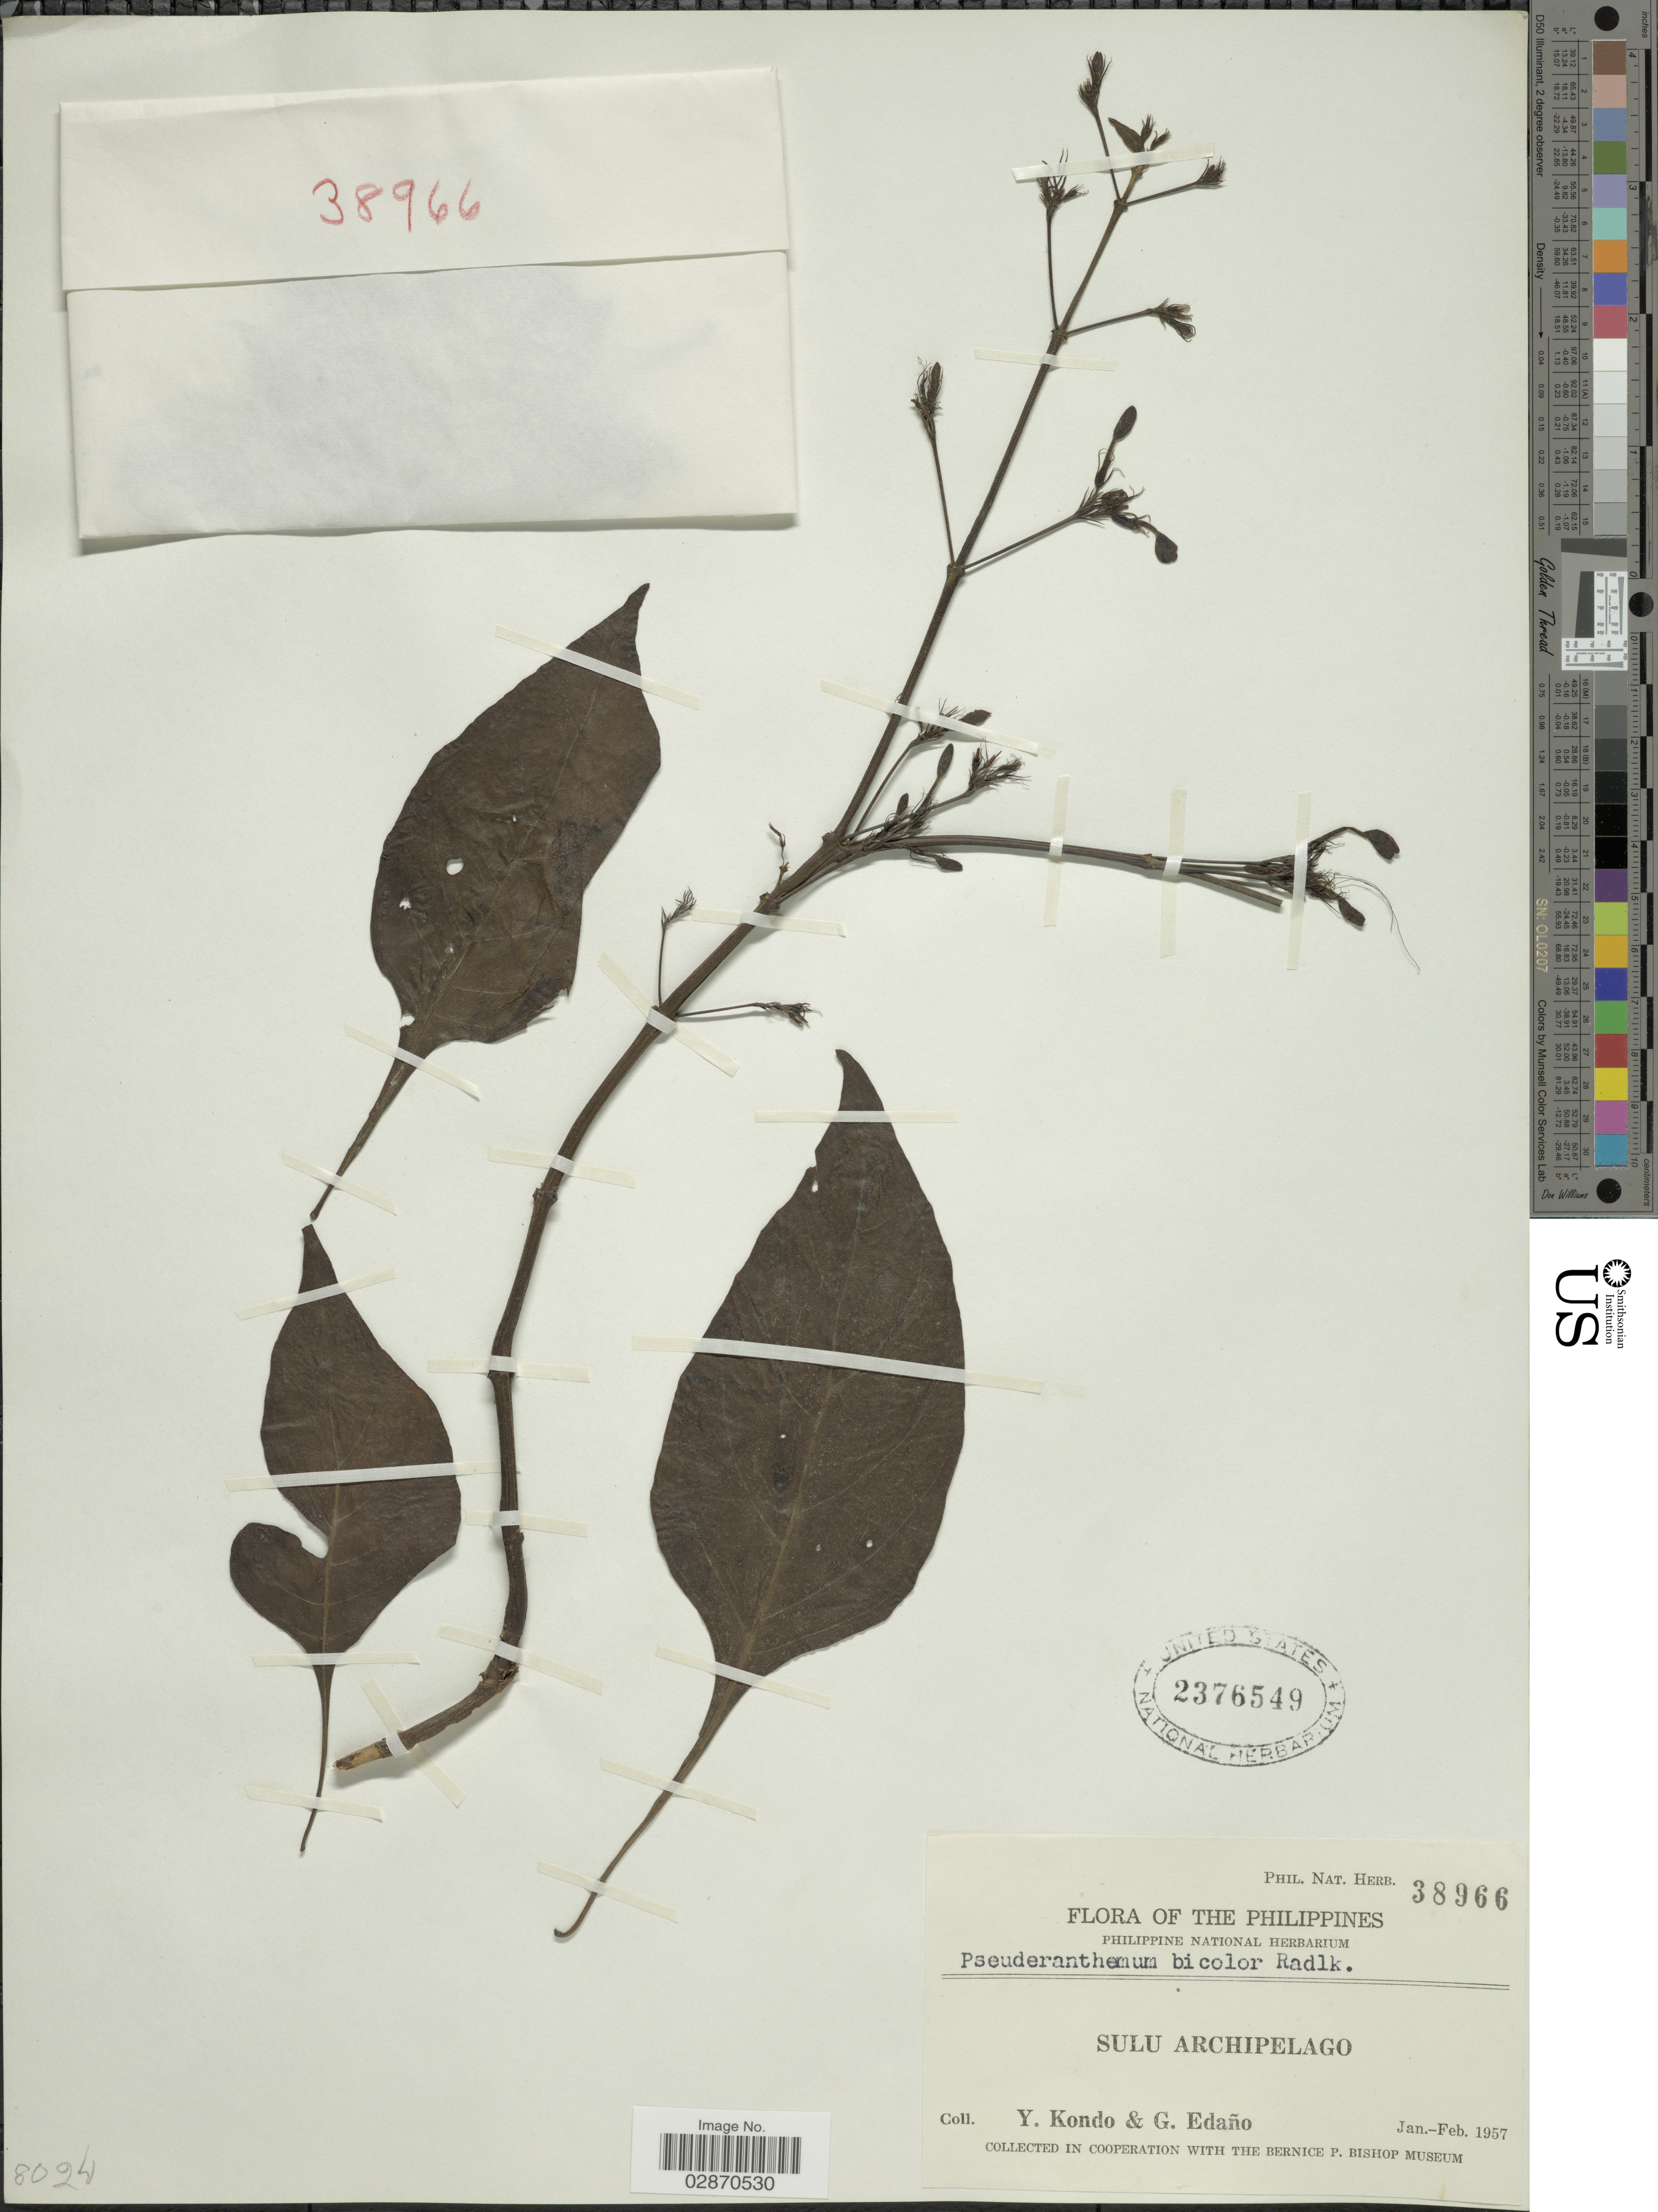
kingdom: Plantae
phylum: Tracheophyta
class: Magnoliopsida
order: Lamiales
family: Acanthaceae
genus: Pseuderanthemum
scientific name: Pseuderanthemum pulchellum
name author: (Andrews) Merr.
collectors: Y. Kondo & G. Edaño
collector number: Phil. Nat. Herb. 38966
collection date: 1957-01/1957-02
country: Philippines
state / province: Muslim Mindanao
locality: Sulu Archipelago.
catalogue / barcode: US 2376549